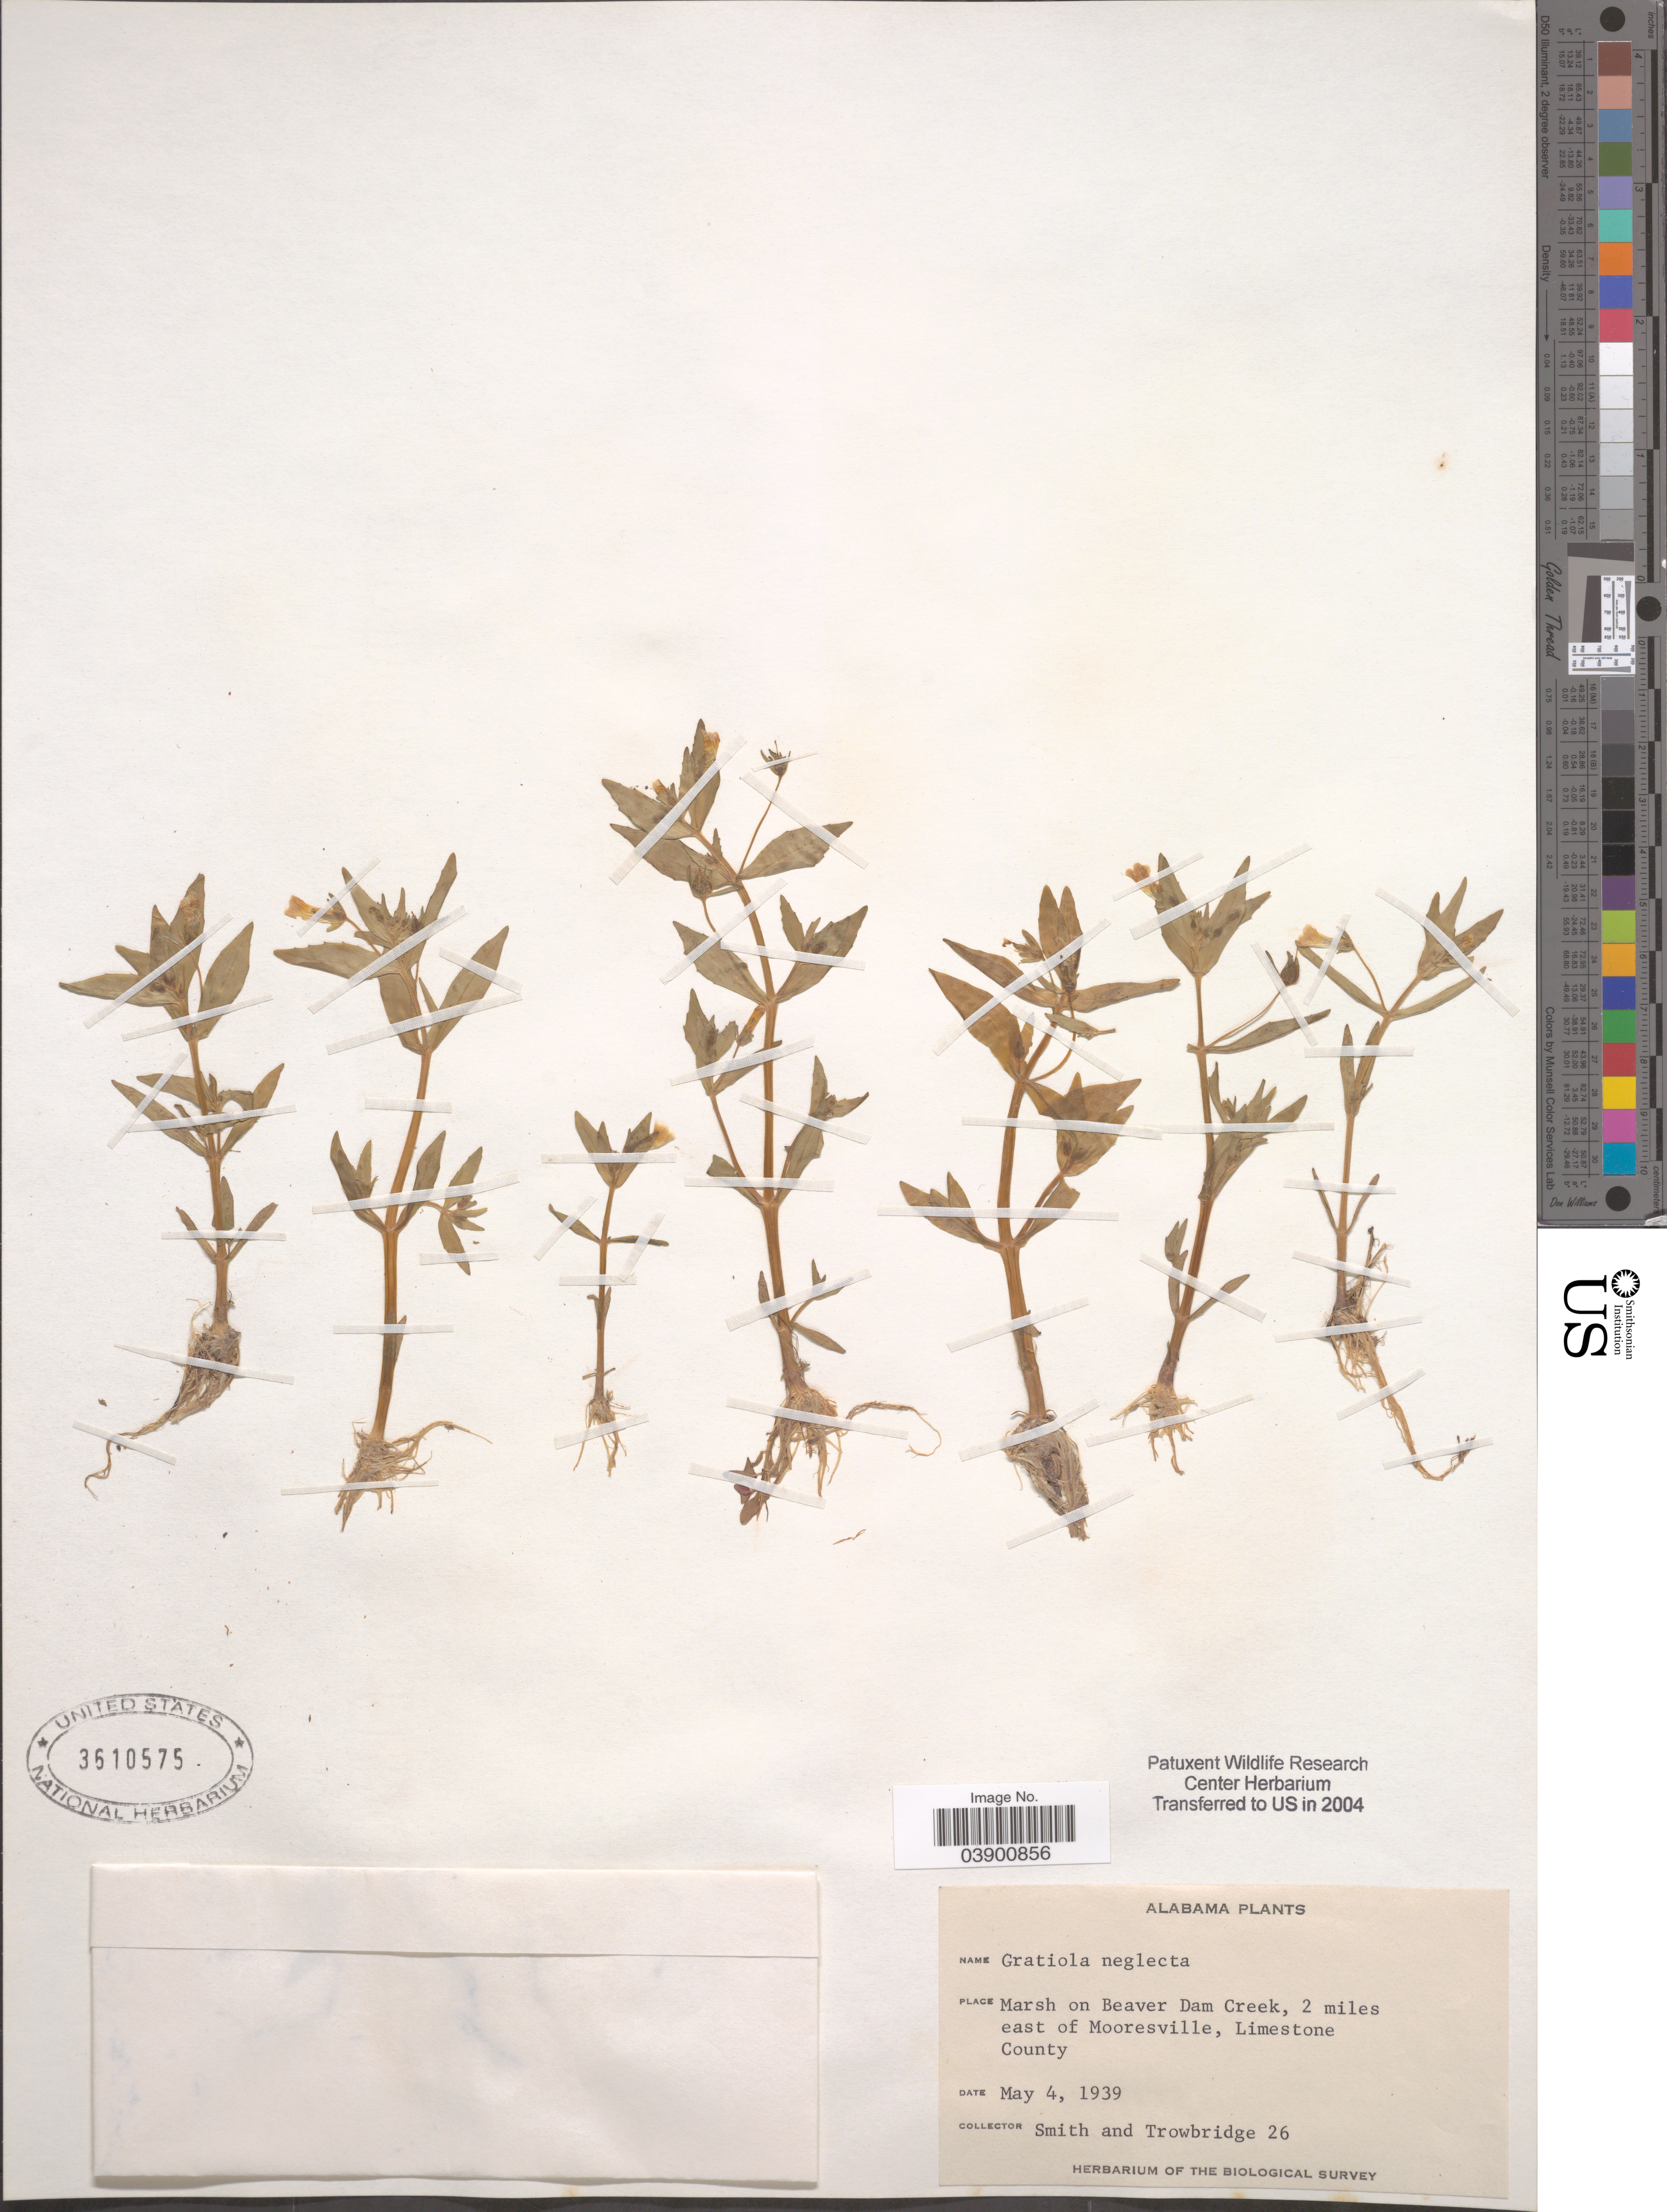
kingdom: Plantae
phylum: Tracheophyta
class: Magnoliopsida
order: Lamiales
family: Plantaginaceae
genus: Gratiola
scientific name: Gratiola neglecta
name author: Torr.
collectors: -- Smith & Trowbridge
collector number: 26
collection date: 1939-05-04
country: United States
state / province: Alabama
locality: Marsh on Beaver Dam Creek, 2 miles east of Mooresville, Limestone County.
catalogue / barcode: US 3610575